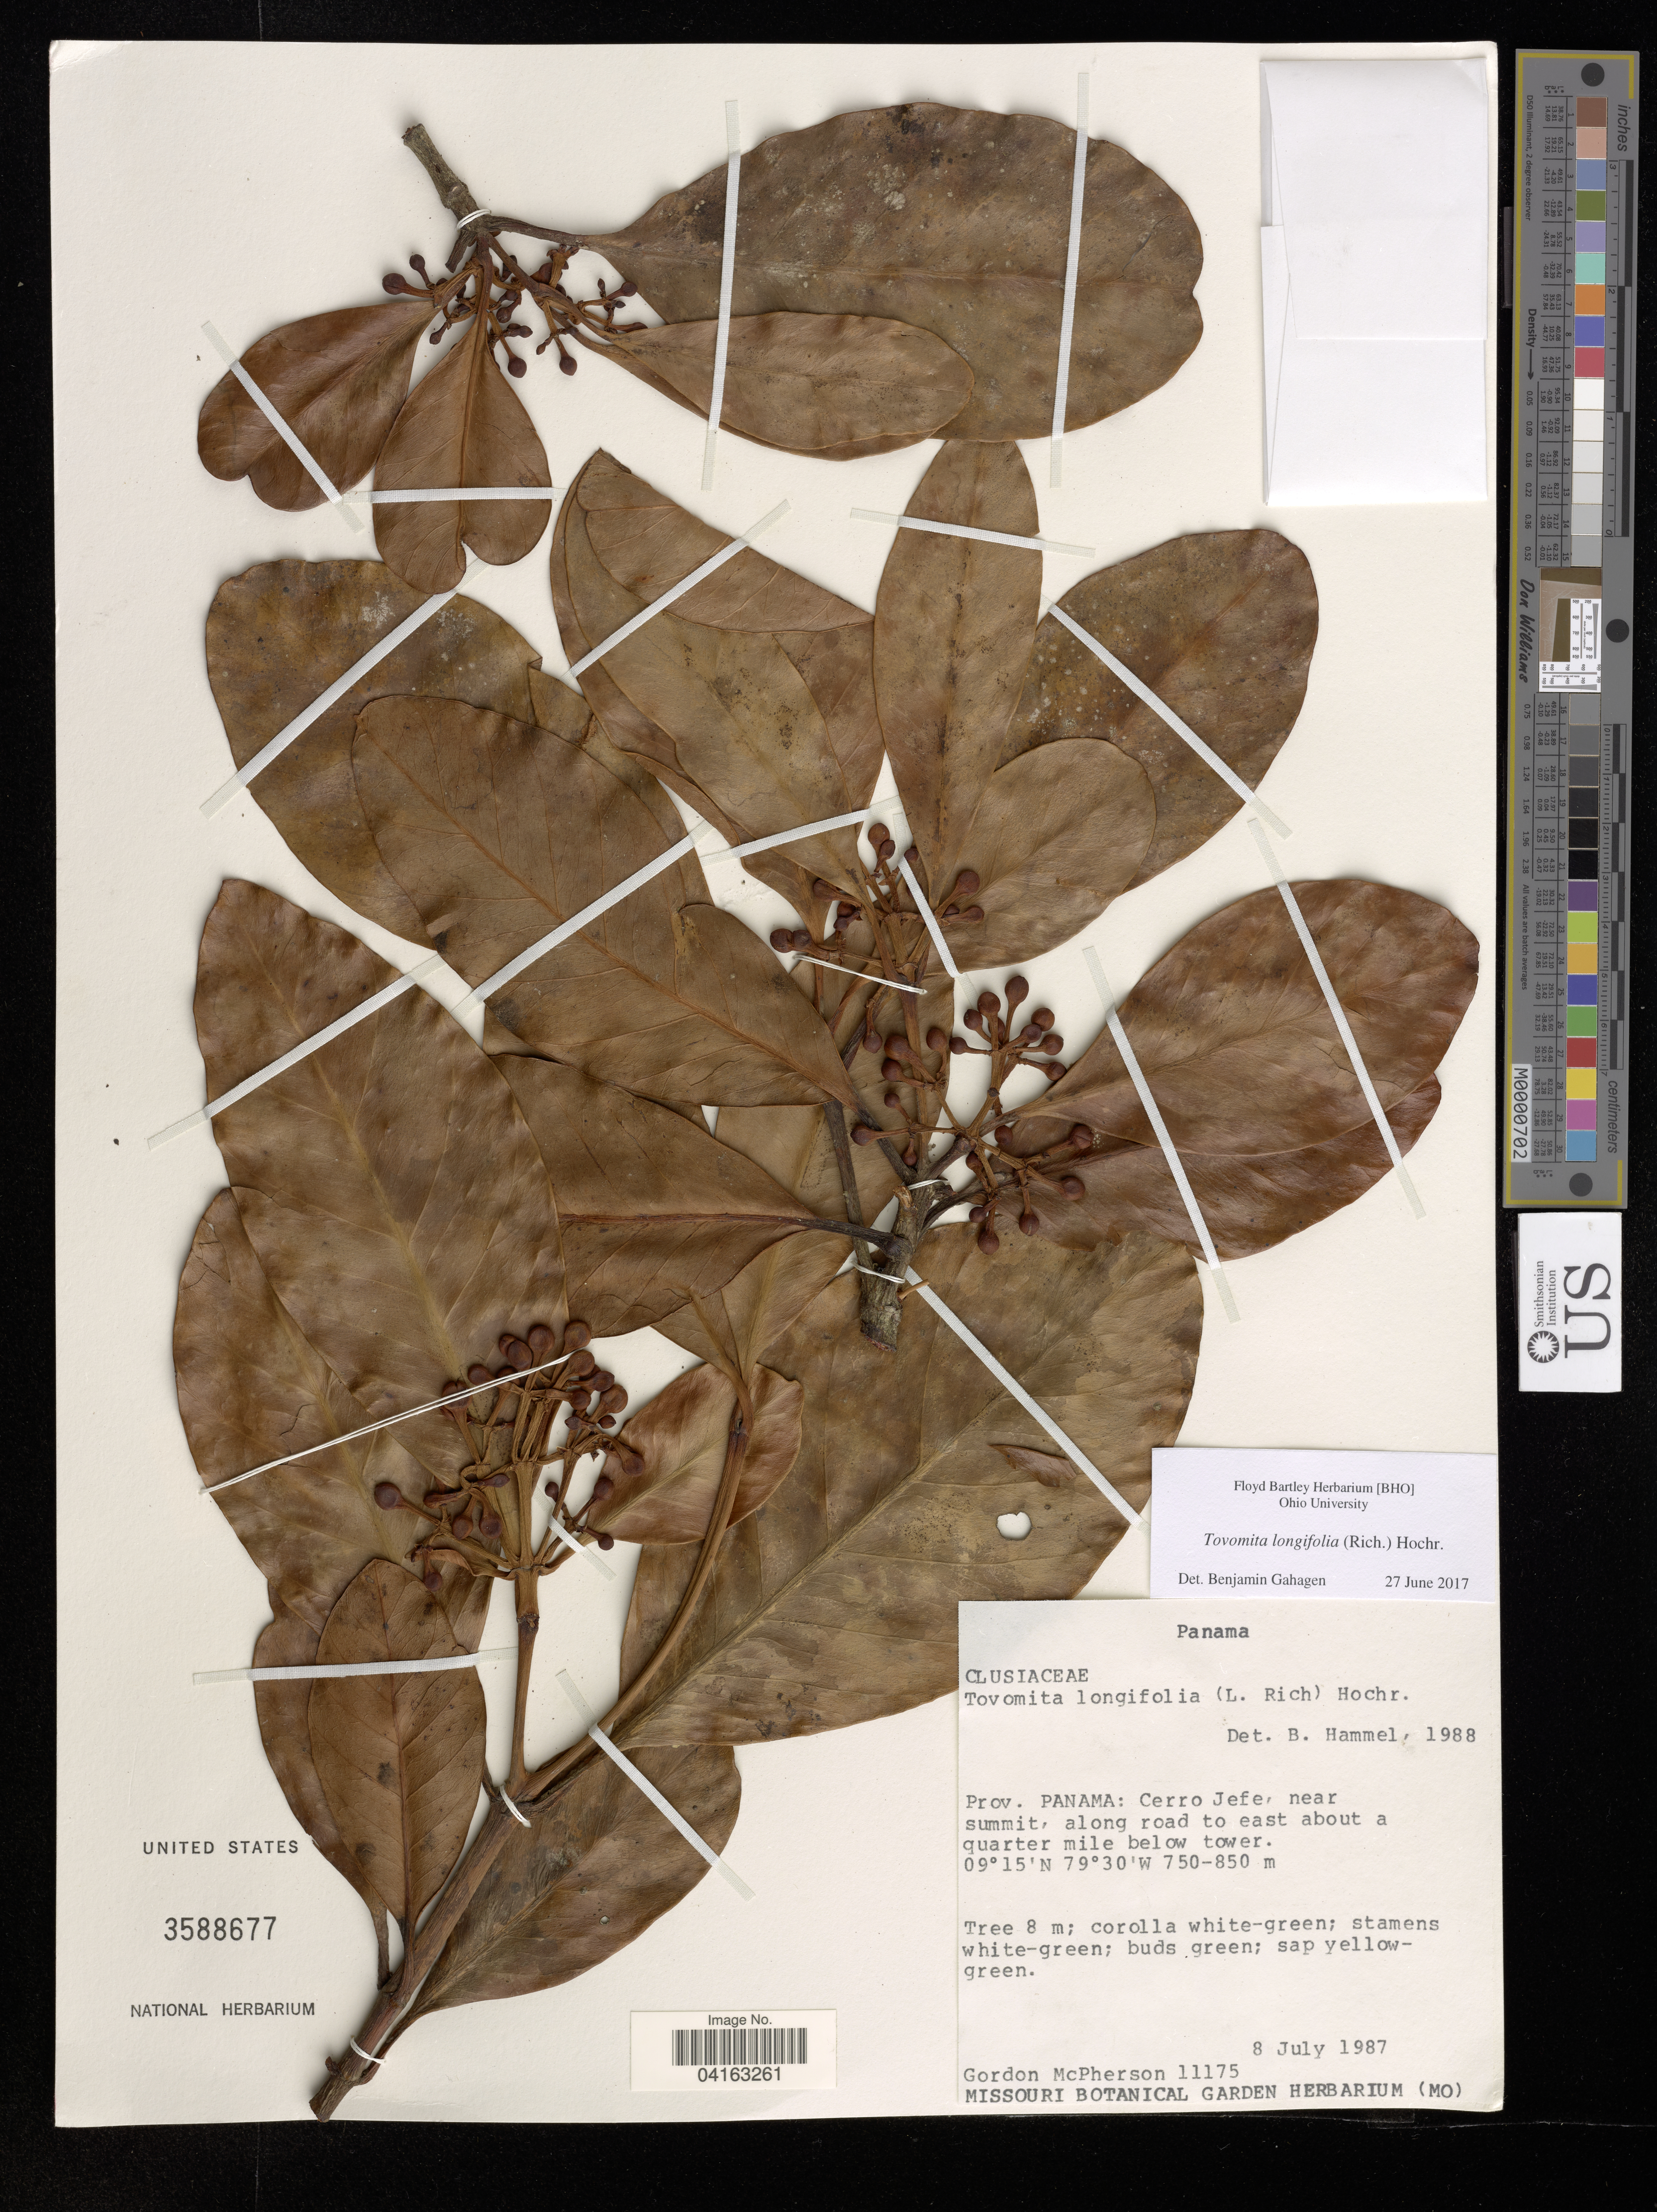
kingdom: Plantae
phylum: Tracheophyta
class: Magnoliopsida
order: Malpighiales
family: Clusiaceae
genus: Tovomita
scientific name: Tovomita longifolia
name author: (Rich.) Hochr.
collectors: G. McPherson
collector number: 11175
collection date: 1987-07-08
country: Panama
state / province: Panamá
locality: Cerro Jefe, near summit, along road to east about a quarter mile below tower.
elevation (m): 750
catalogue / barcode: US 3588677